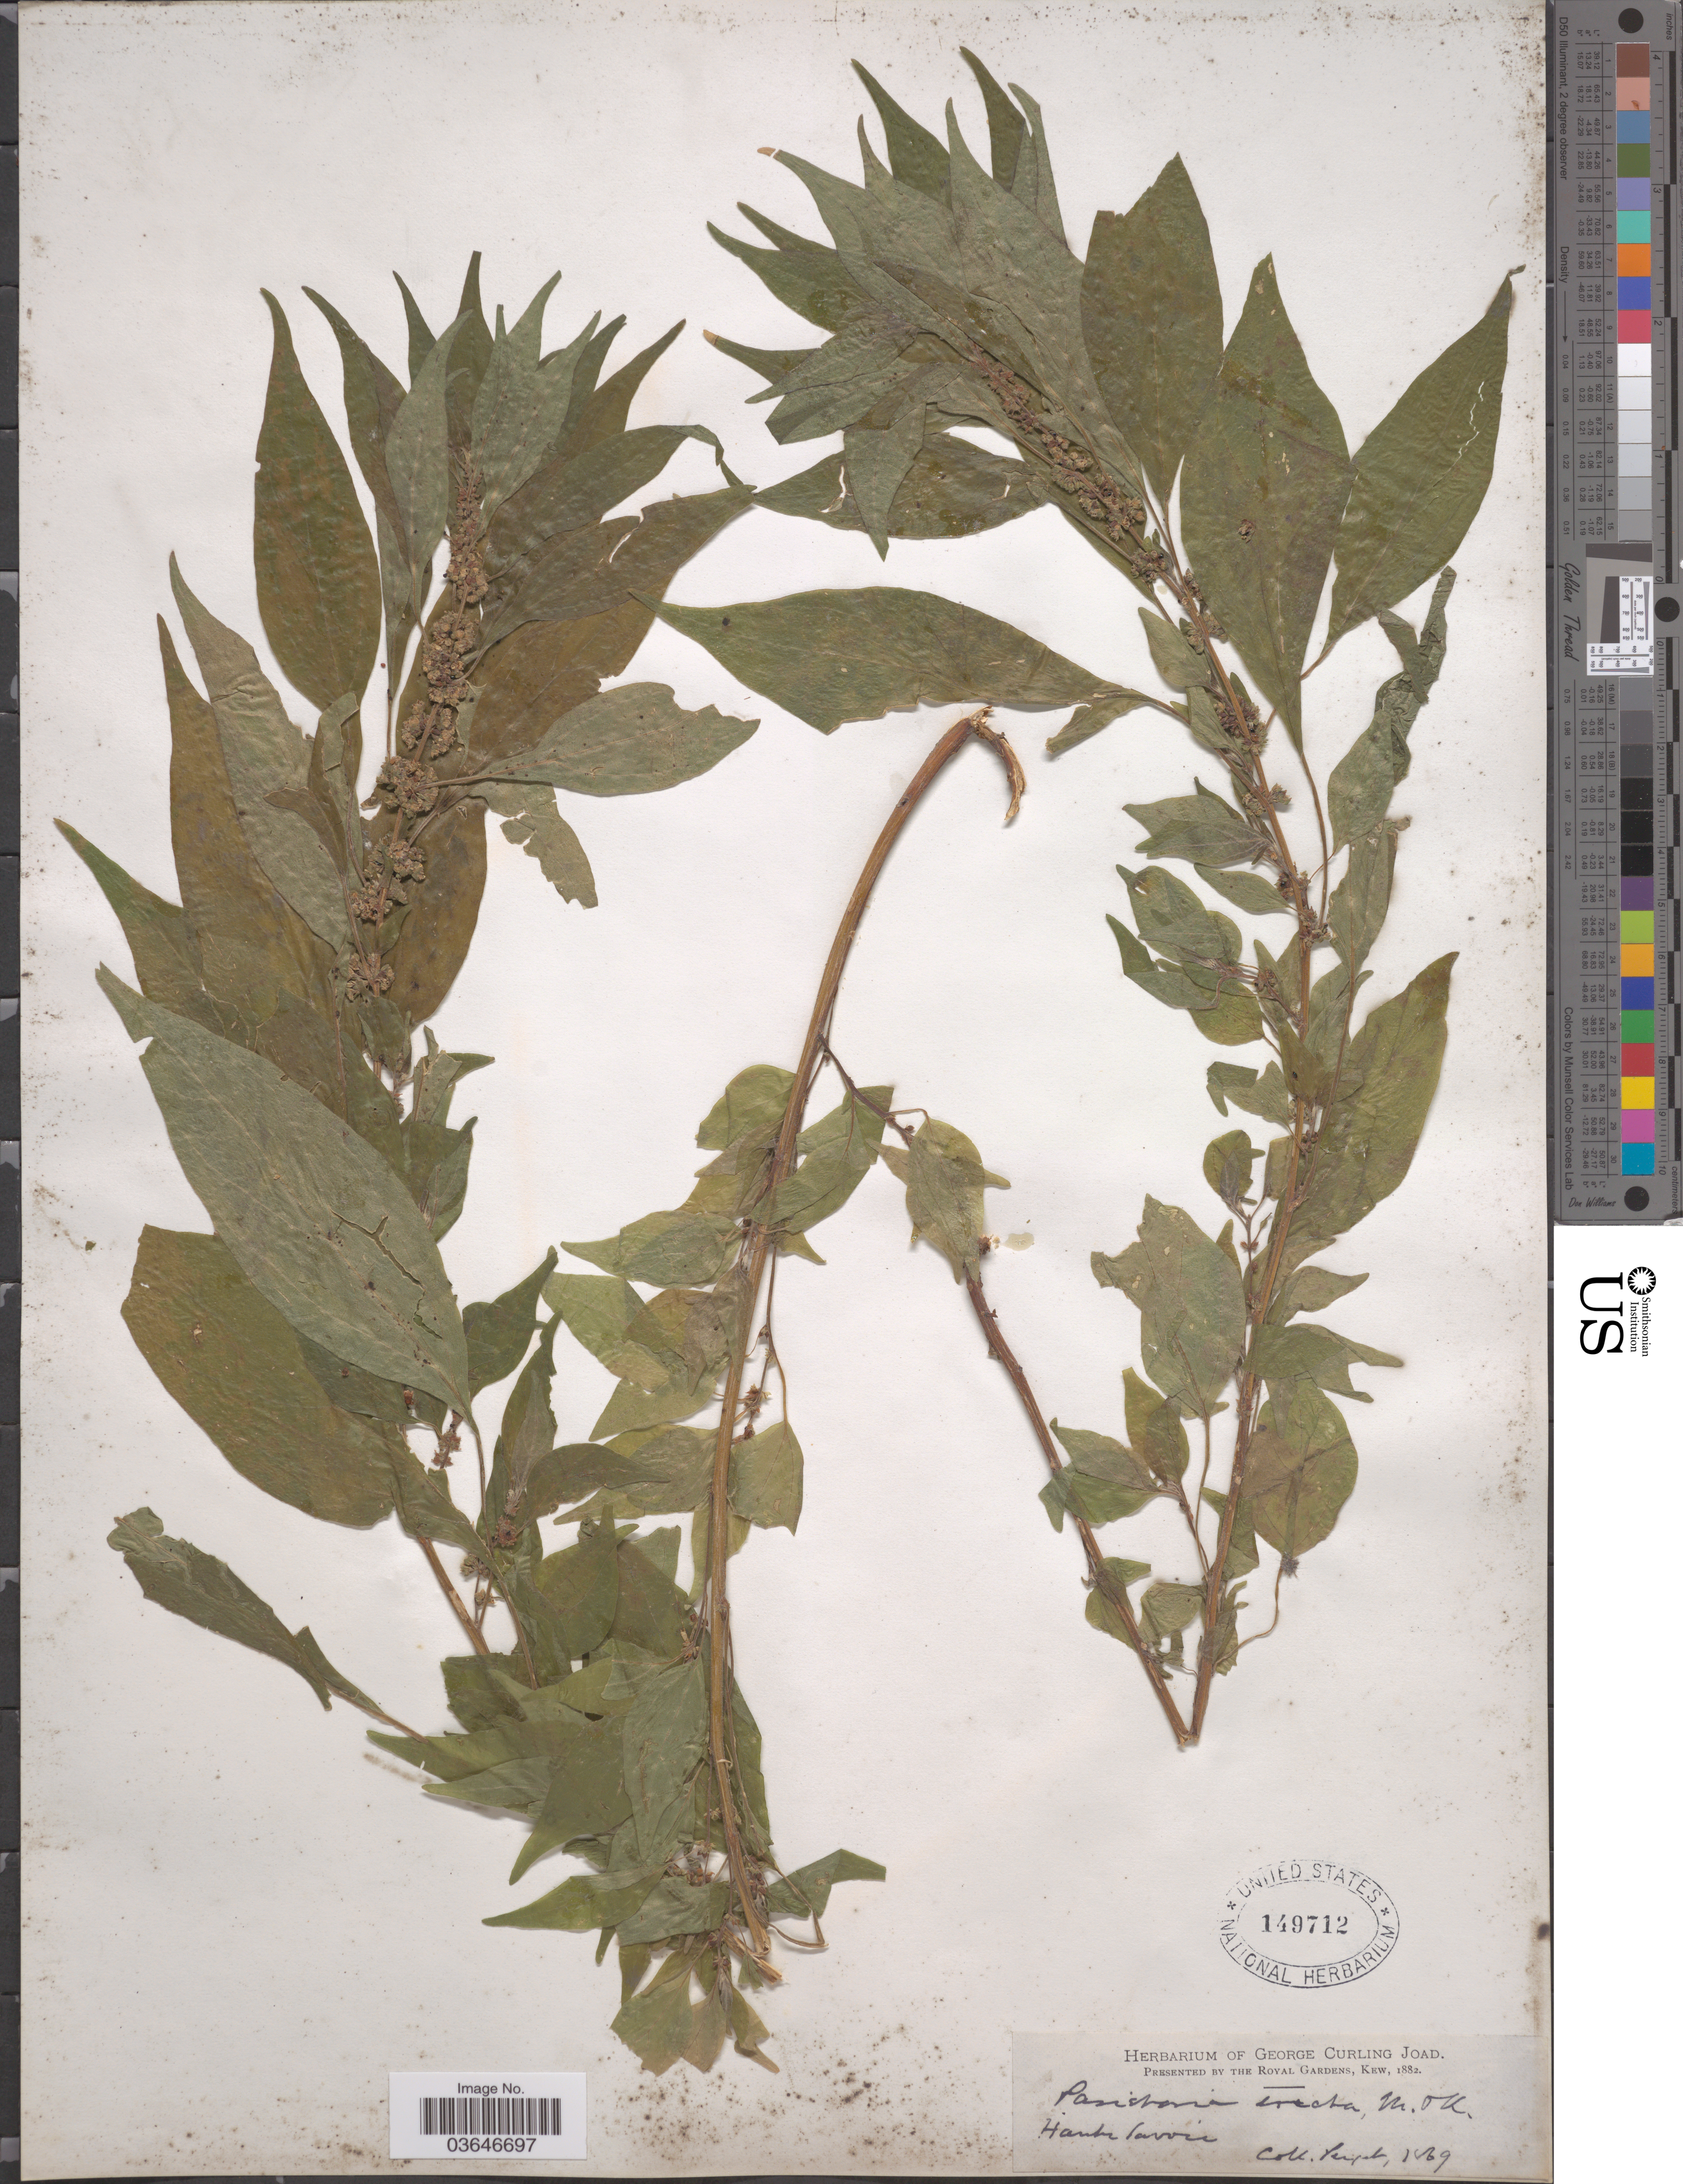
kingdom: Plantae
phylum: Tracheophyta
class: Magnoliopsida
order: Rosales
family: Urticaceae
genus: Parietaria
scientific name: Parietaria erecta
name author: Mert. ex W.D.J. Koch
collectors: ex herb. George Curling Joad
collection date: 1869-09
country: France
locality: Haute Savoie.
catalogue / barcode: US 149712